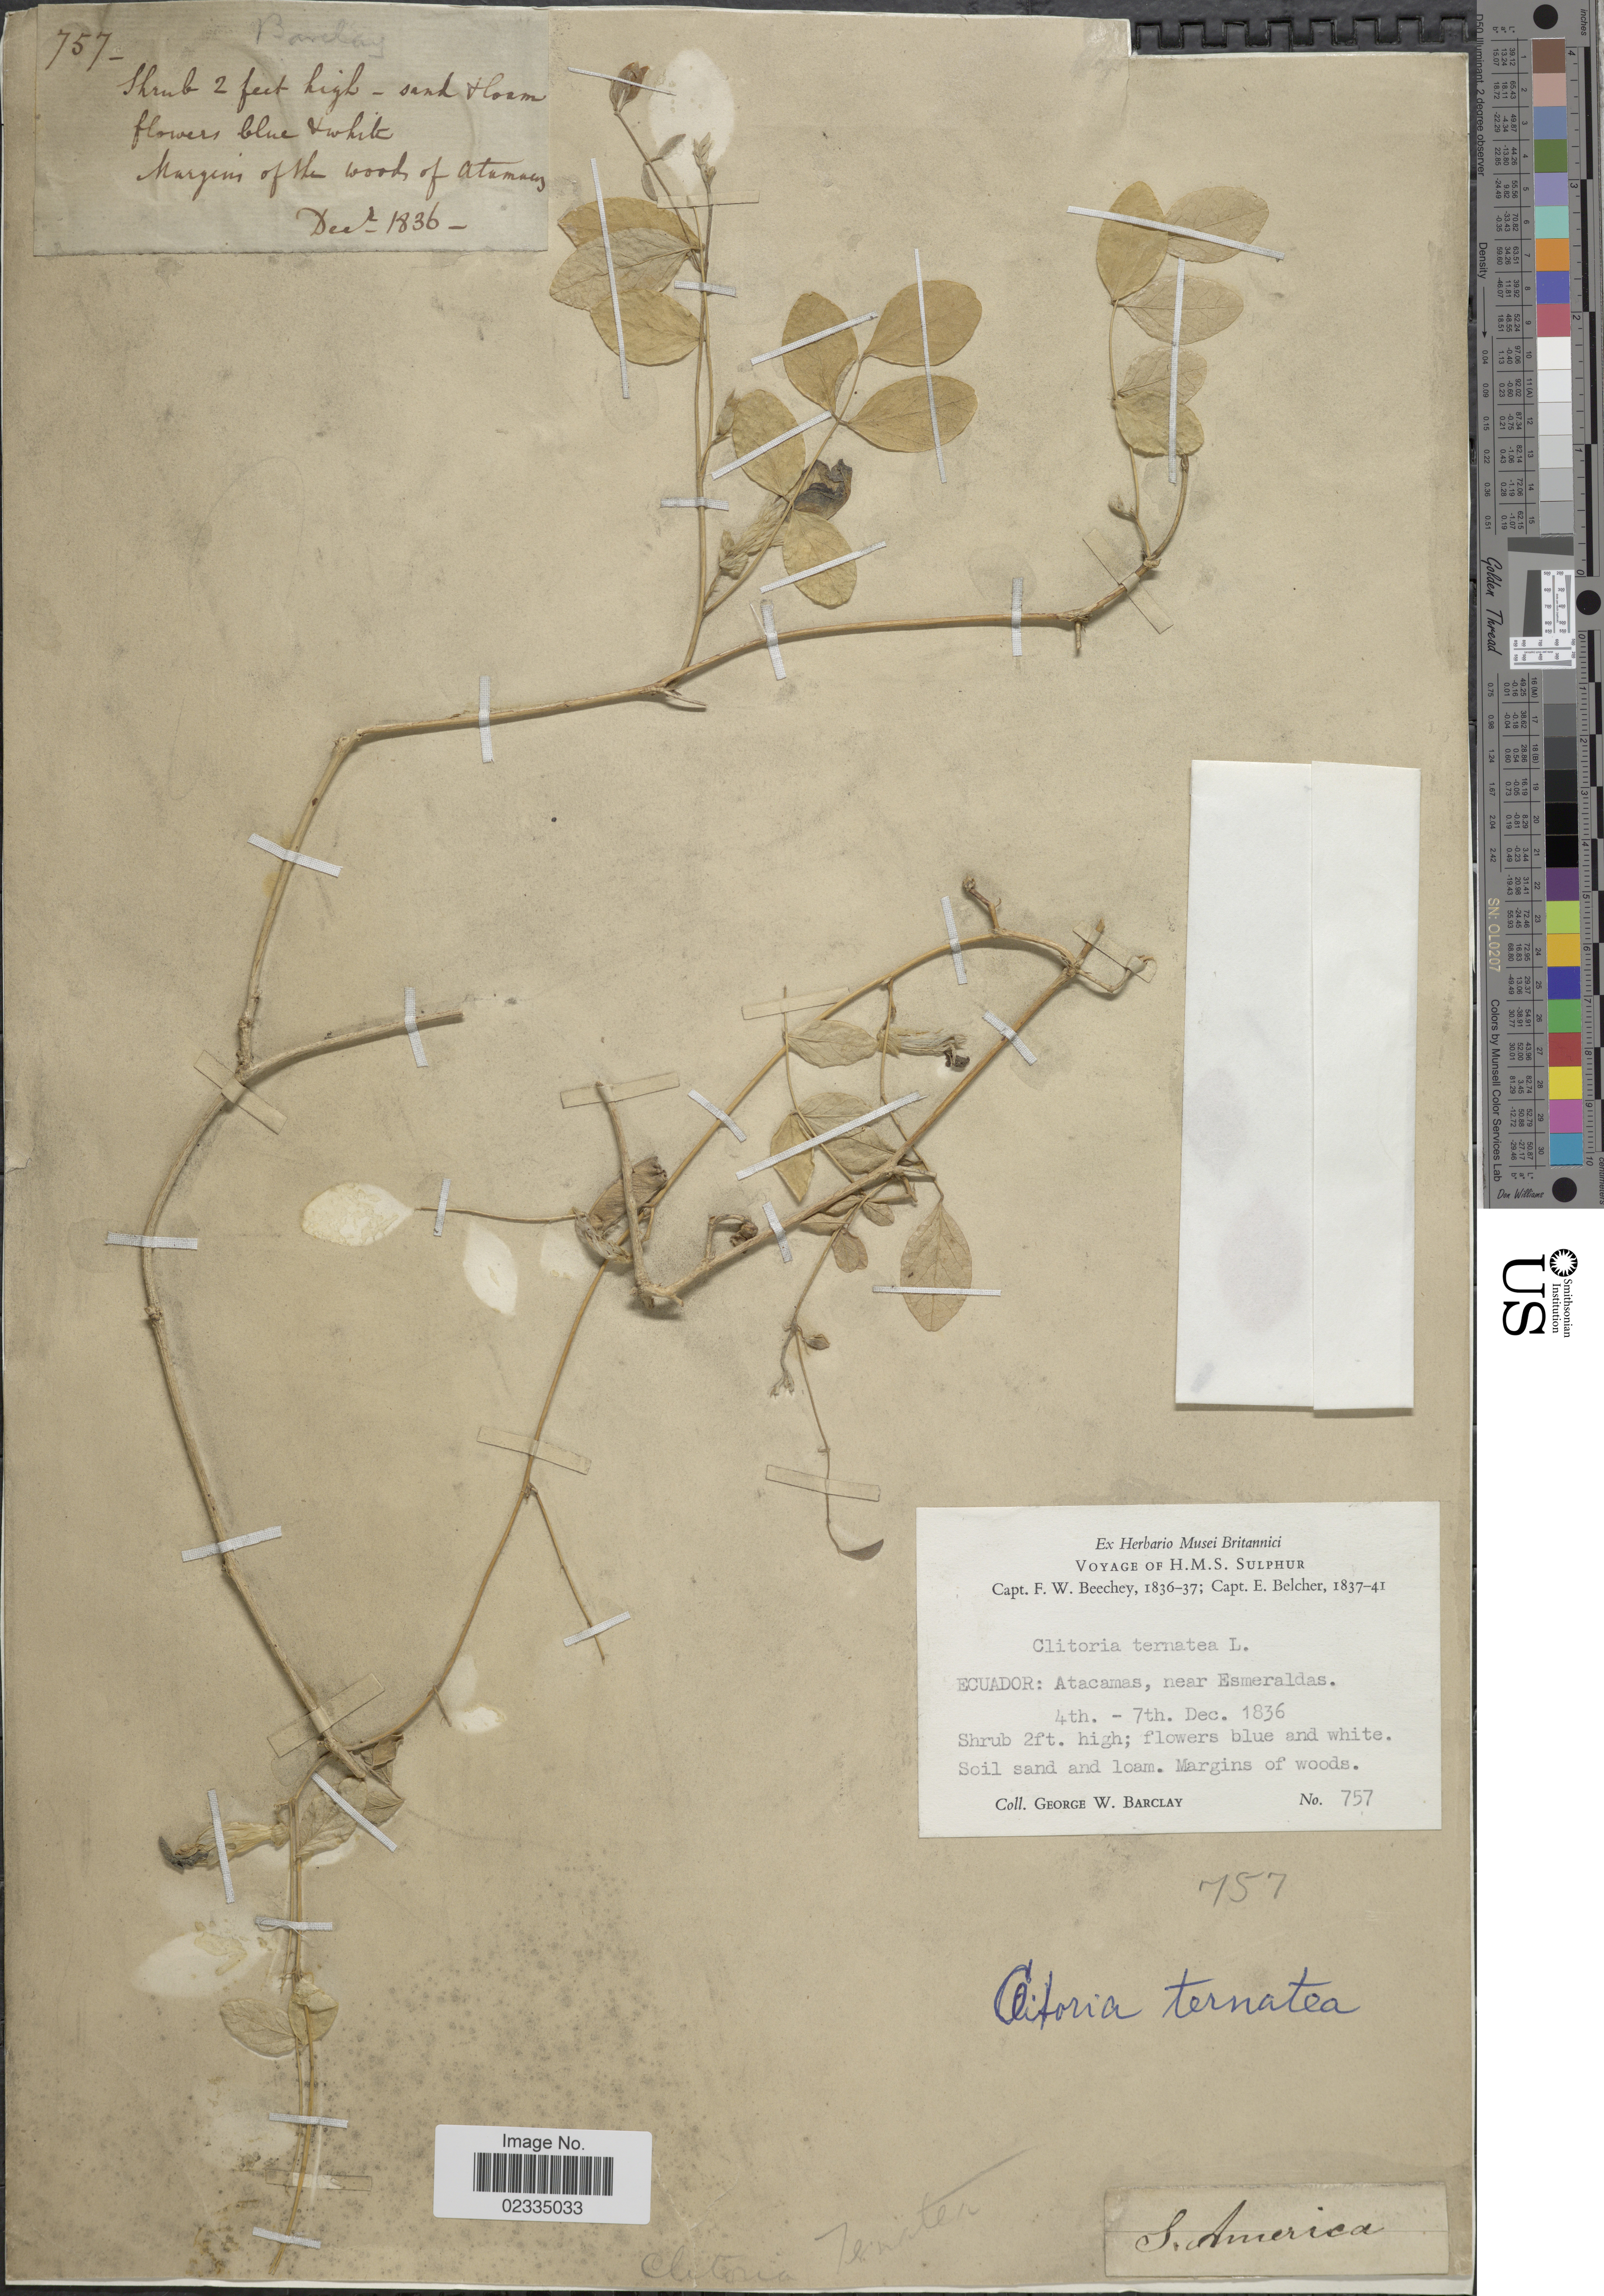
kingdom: Plantae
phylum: Tracheophyta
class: Magnoliopsida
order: Fabales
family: Fabaceae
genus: Clitoria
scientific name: Clitoria ternatea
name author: L.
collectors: G. W. Barclay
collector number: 757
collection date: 1836-12-04/1836-12-07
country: Ecuador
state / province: Esmeraldas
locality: Atacamas, near Esmeraldas